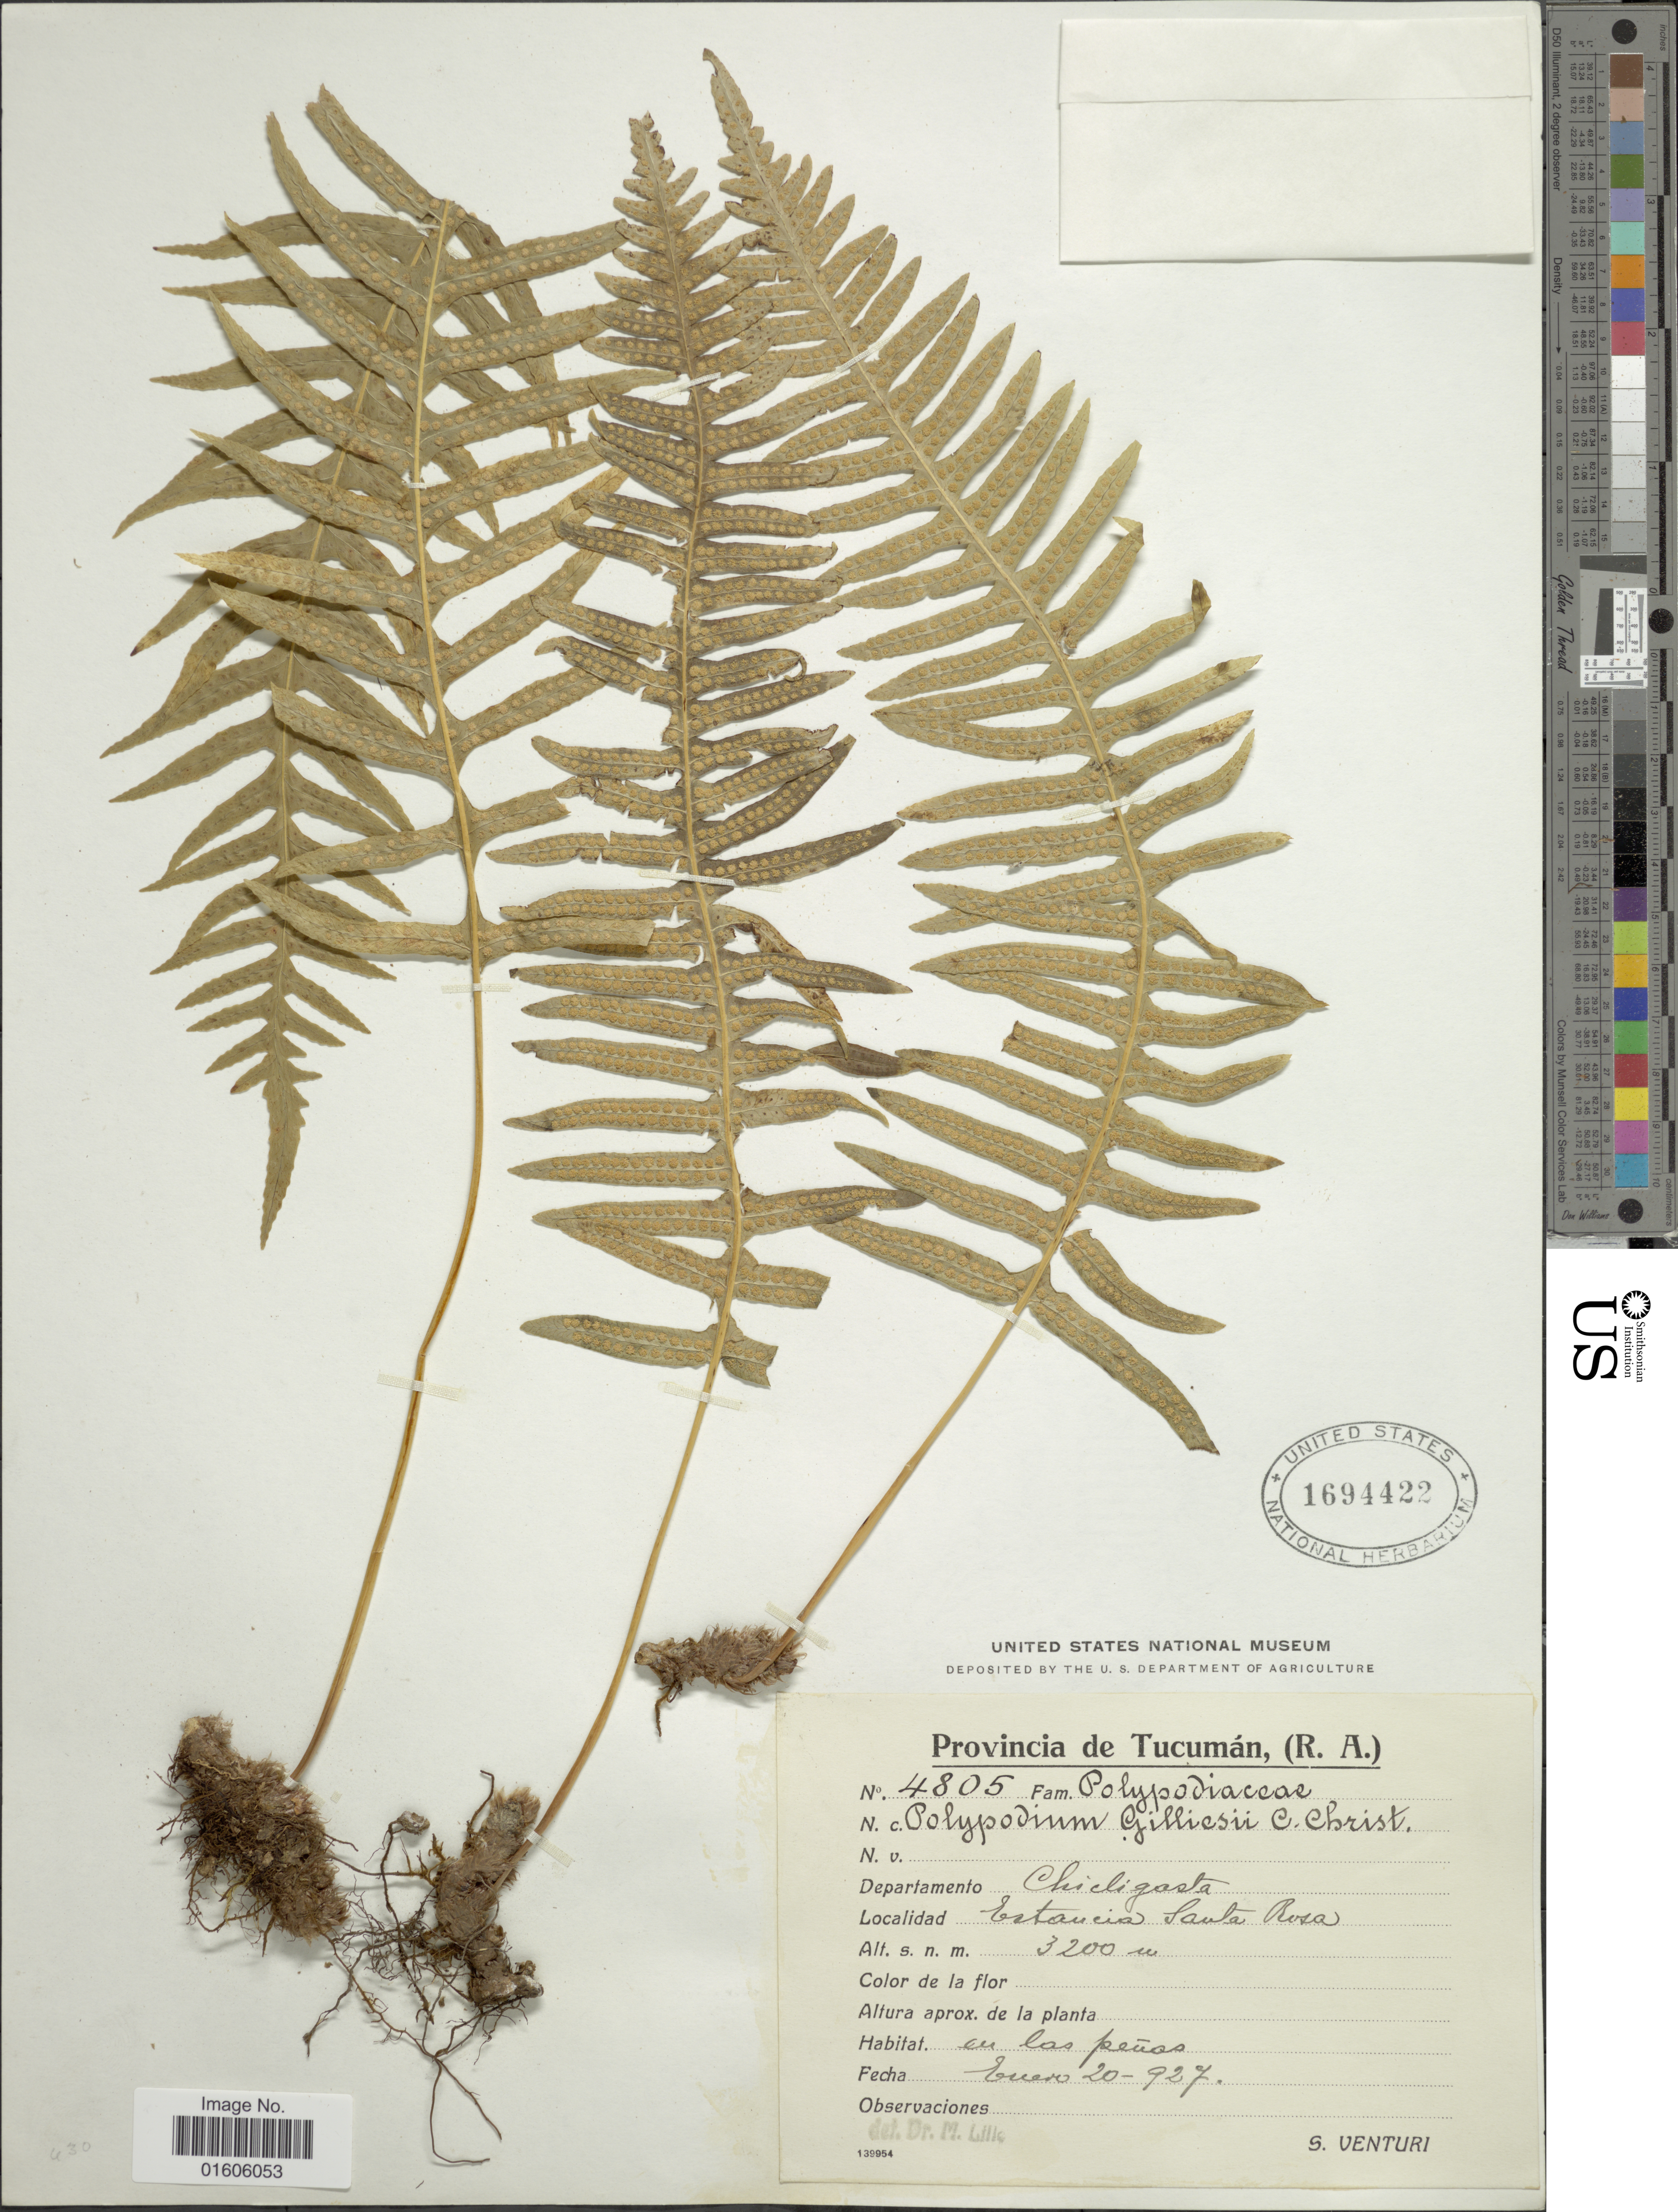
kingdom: Plantae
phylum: Tracheophyta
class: Polypodiopsida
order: Polypodiales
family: Polypodiaceae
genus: Serpocaulon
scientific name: Serpocaulon gilliesii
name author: (C. Chr.) A.R. Sm.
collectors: S. Venturi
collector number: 4805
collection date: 1927-01-20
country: Argentina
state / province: Tucuman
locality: Province de Tucumán, (R.A.). Departamento Chicligasta. Estancia Santa Rosa.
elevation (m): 3200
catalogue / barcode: US 1694422